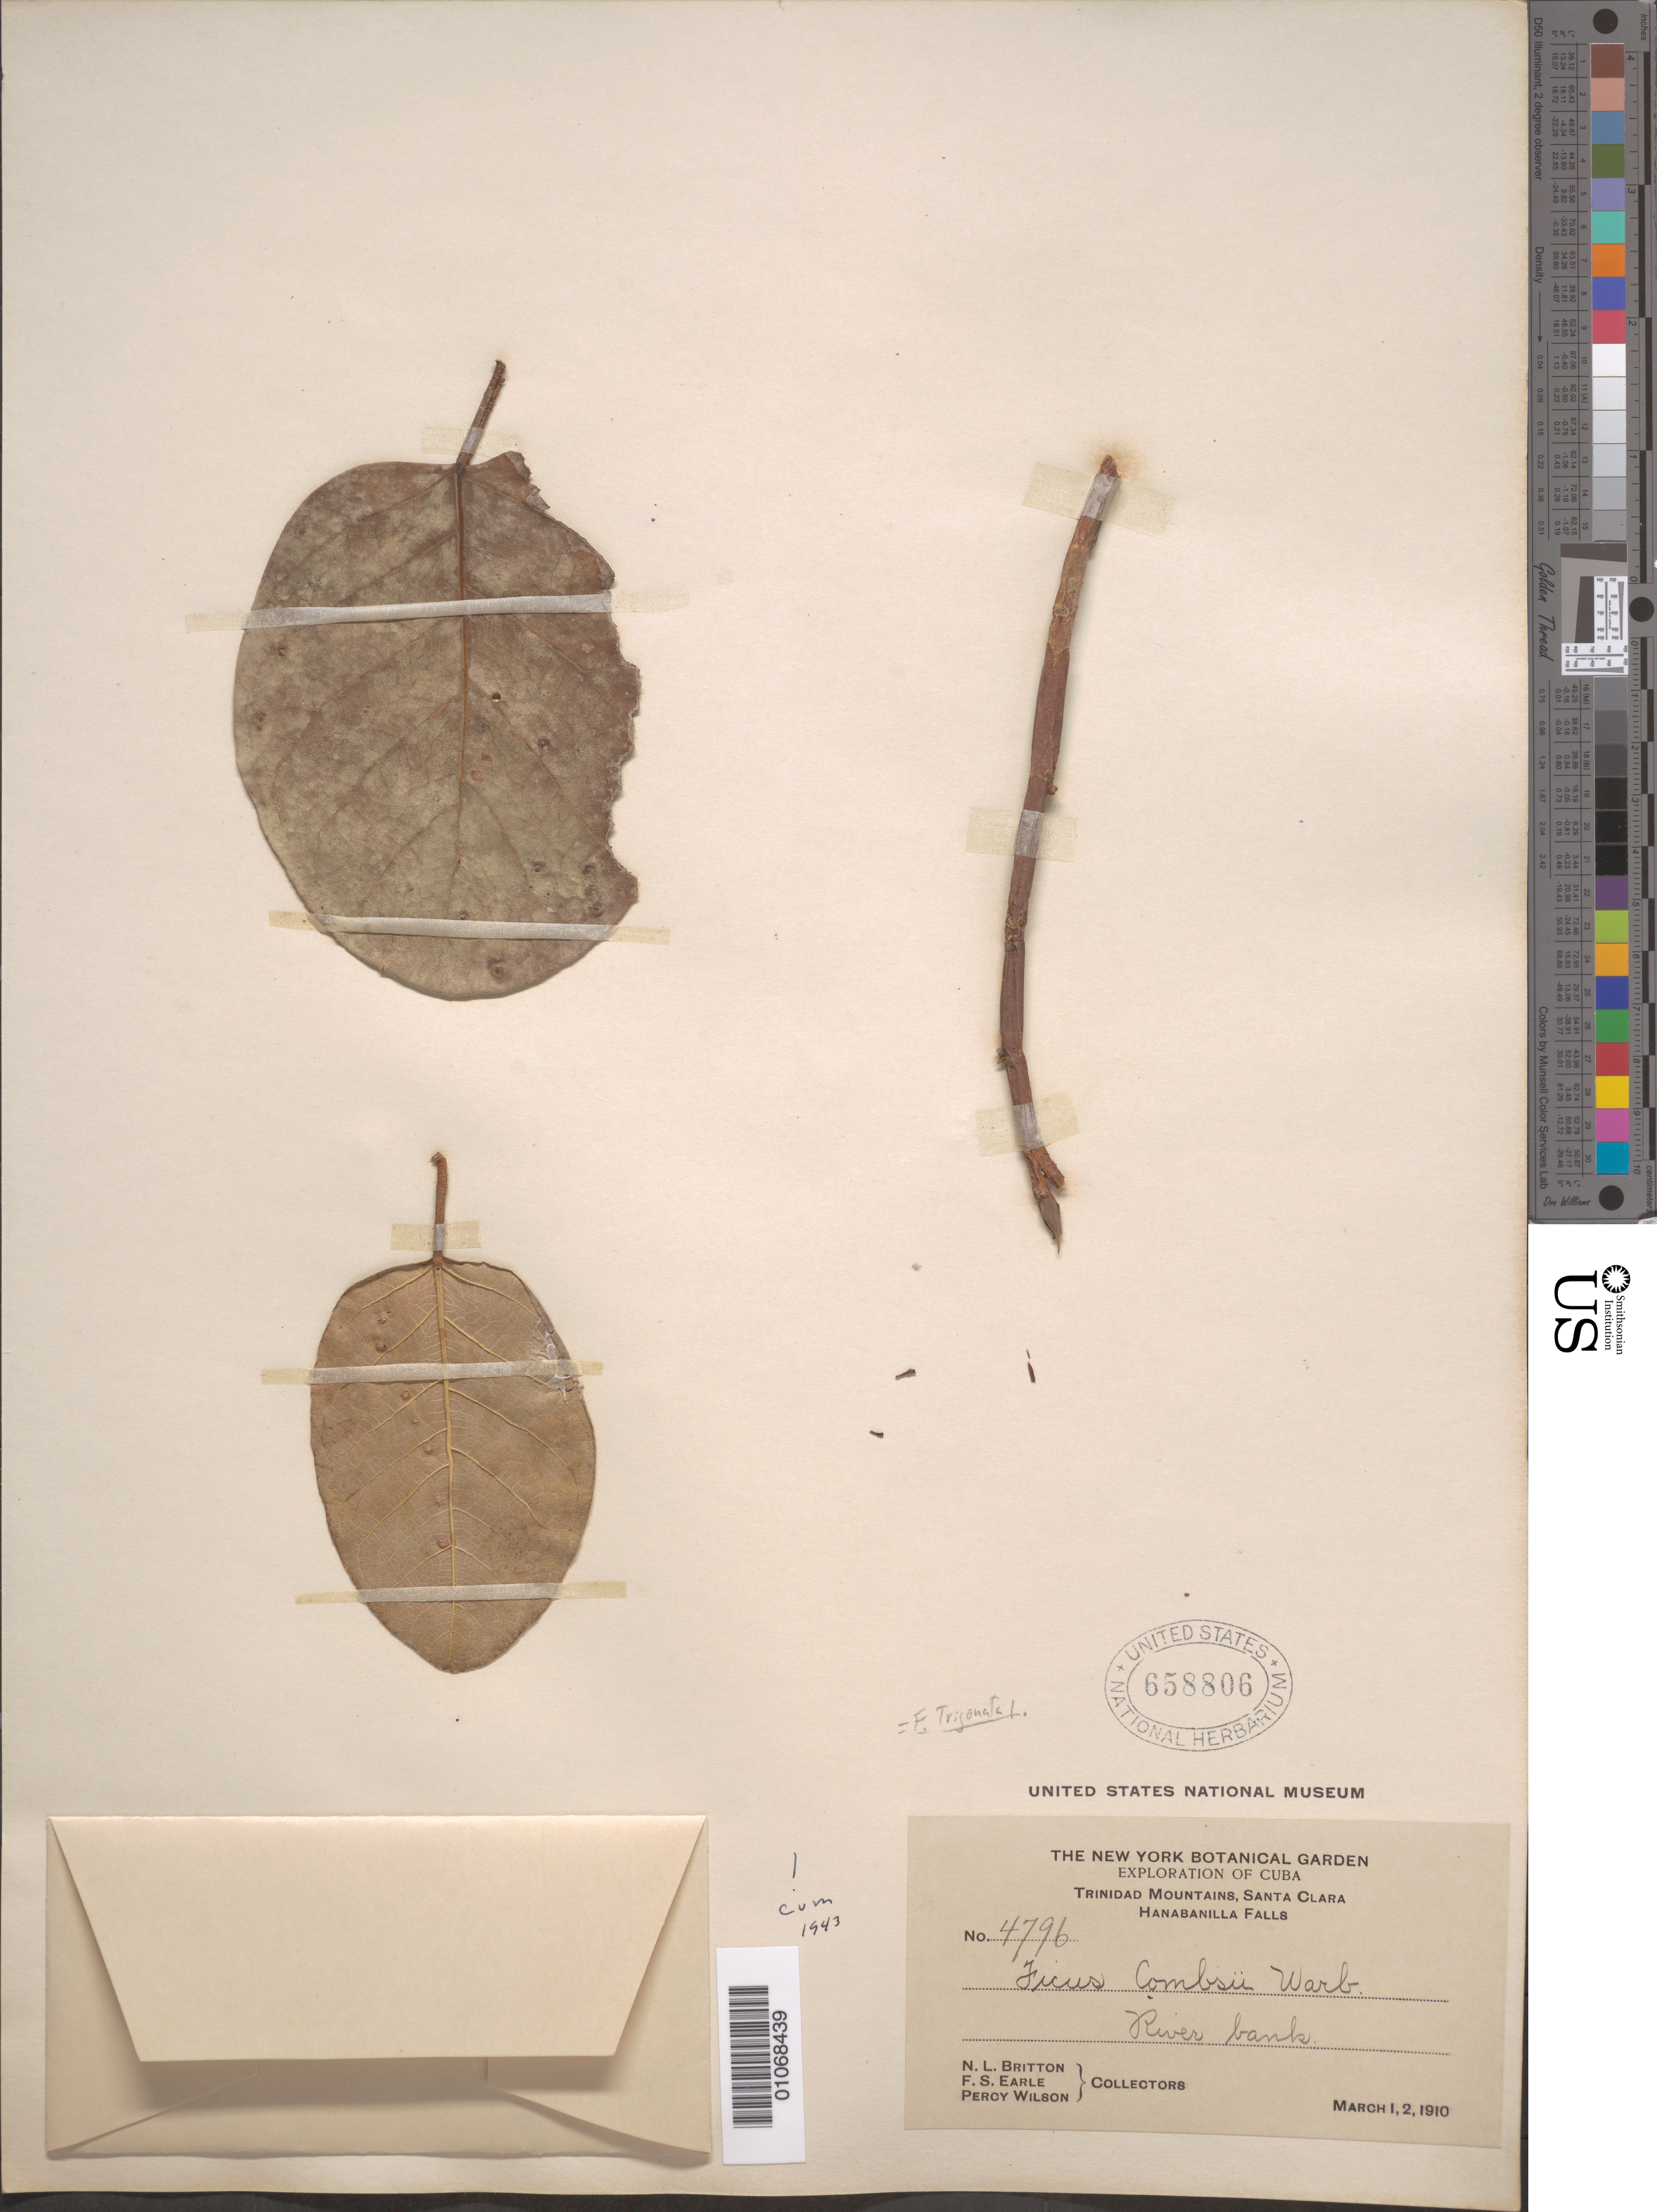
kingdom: Plantae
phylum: Tracheophyta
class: Magnoliopsida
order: Rosales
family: Moraceae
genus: Ficus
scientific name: Ficus trigonata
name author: L.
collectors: N. Britton, F. S. Earle & P. Wilson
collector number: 4796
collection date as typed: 01 Mar 1910 to 02 Mar 1910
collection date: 1910-03-01/1910-03-02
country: Cuba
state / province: Villa Clara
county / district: Santa Clara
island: Cuba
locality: Trinidad Mountains, Habanilla Falls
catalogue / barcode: US 658806